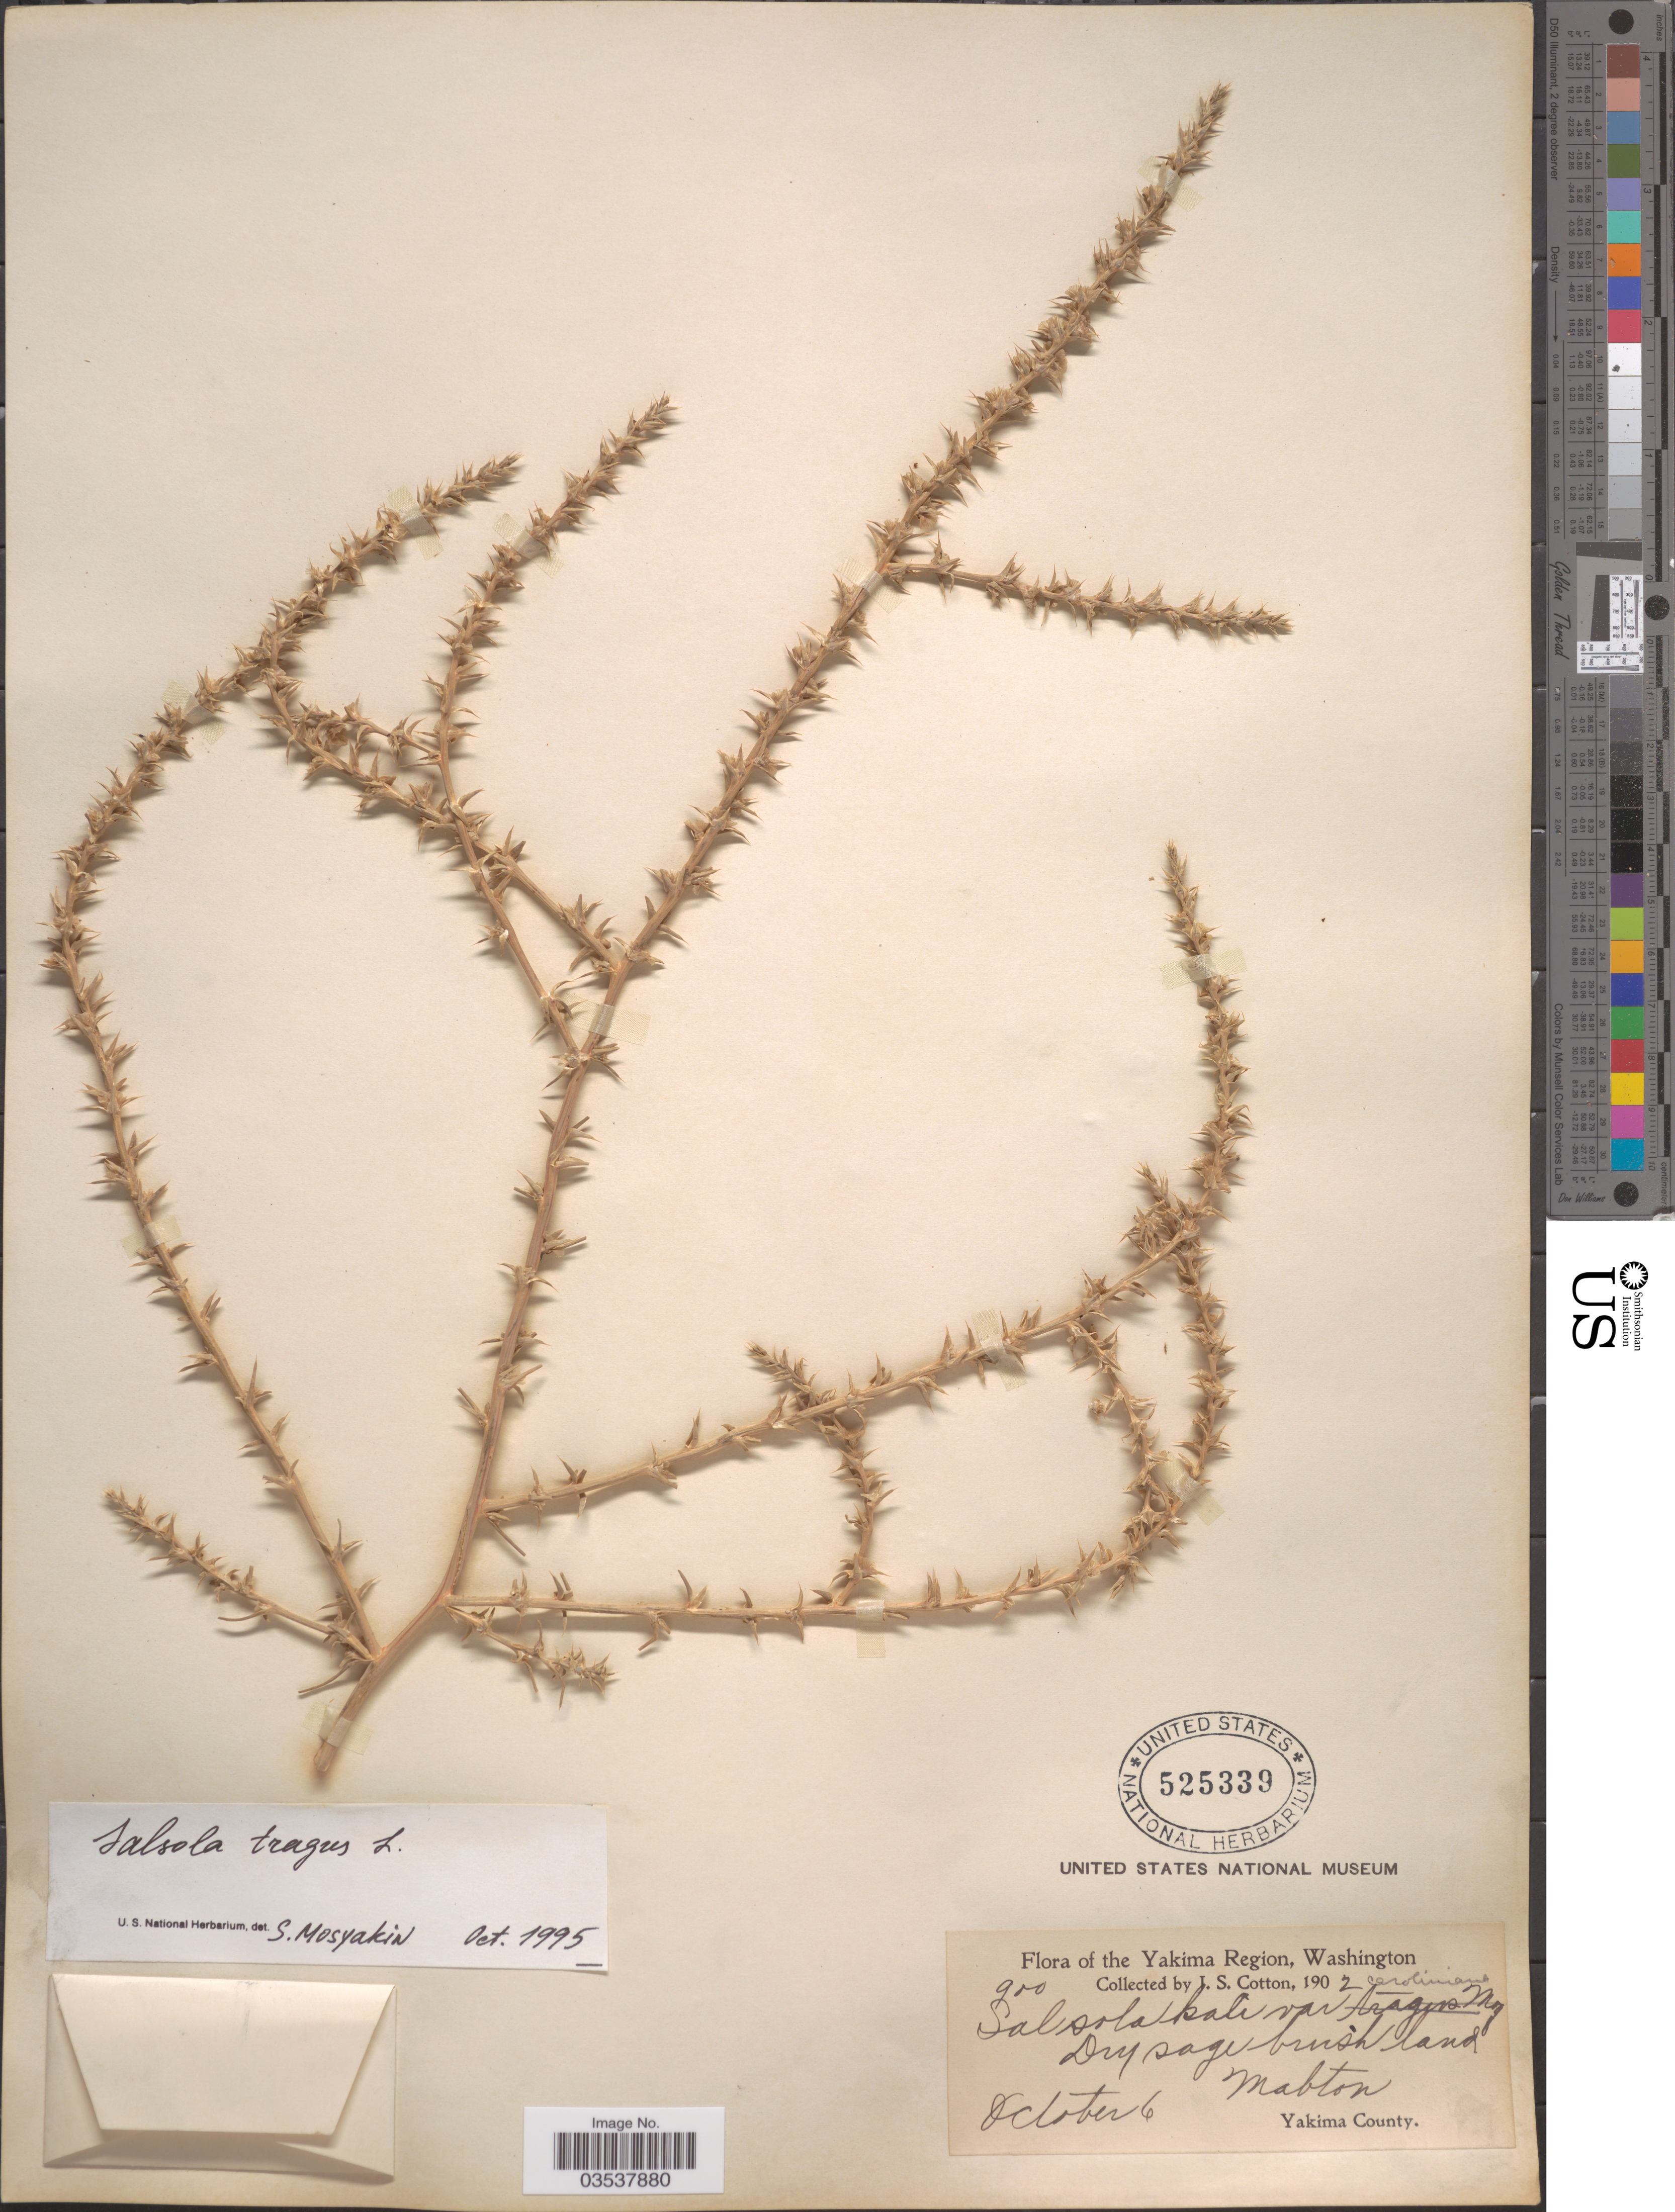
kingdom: Plantae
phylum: Tracheophyta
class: Magnoliopsida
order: Caryophyllales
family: Amaranthaceae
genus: Salsola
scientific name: Salsola pestifer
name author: A. Nelson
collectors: J. S. Cotton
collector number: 900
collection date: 1902-10-06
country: United States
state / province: Washington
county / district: Yakima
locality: Yakima Region. Dry sage brush land Mabton. Yakima County.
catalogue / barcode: US 525339